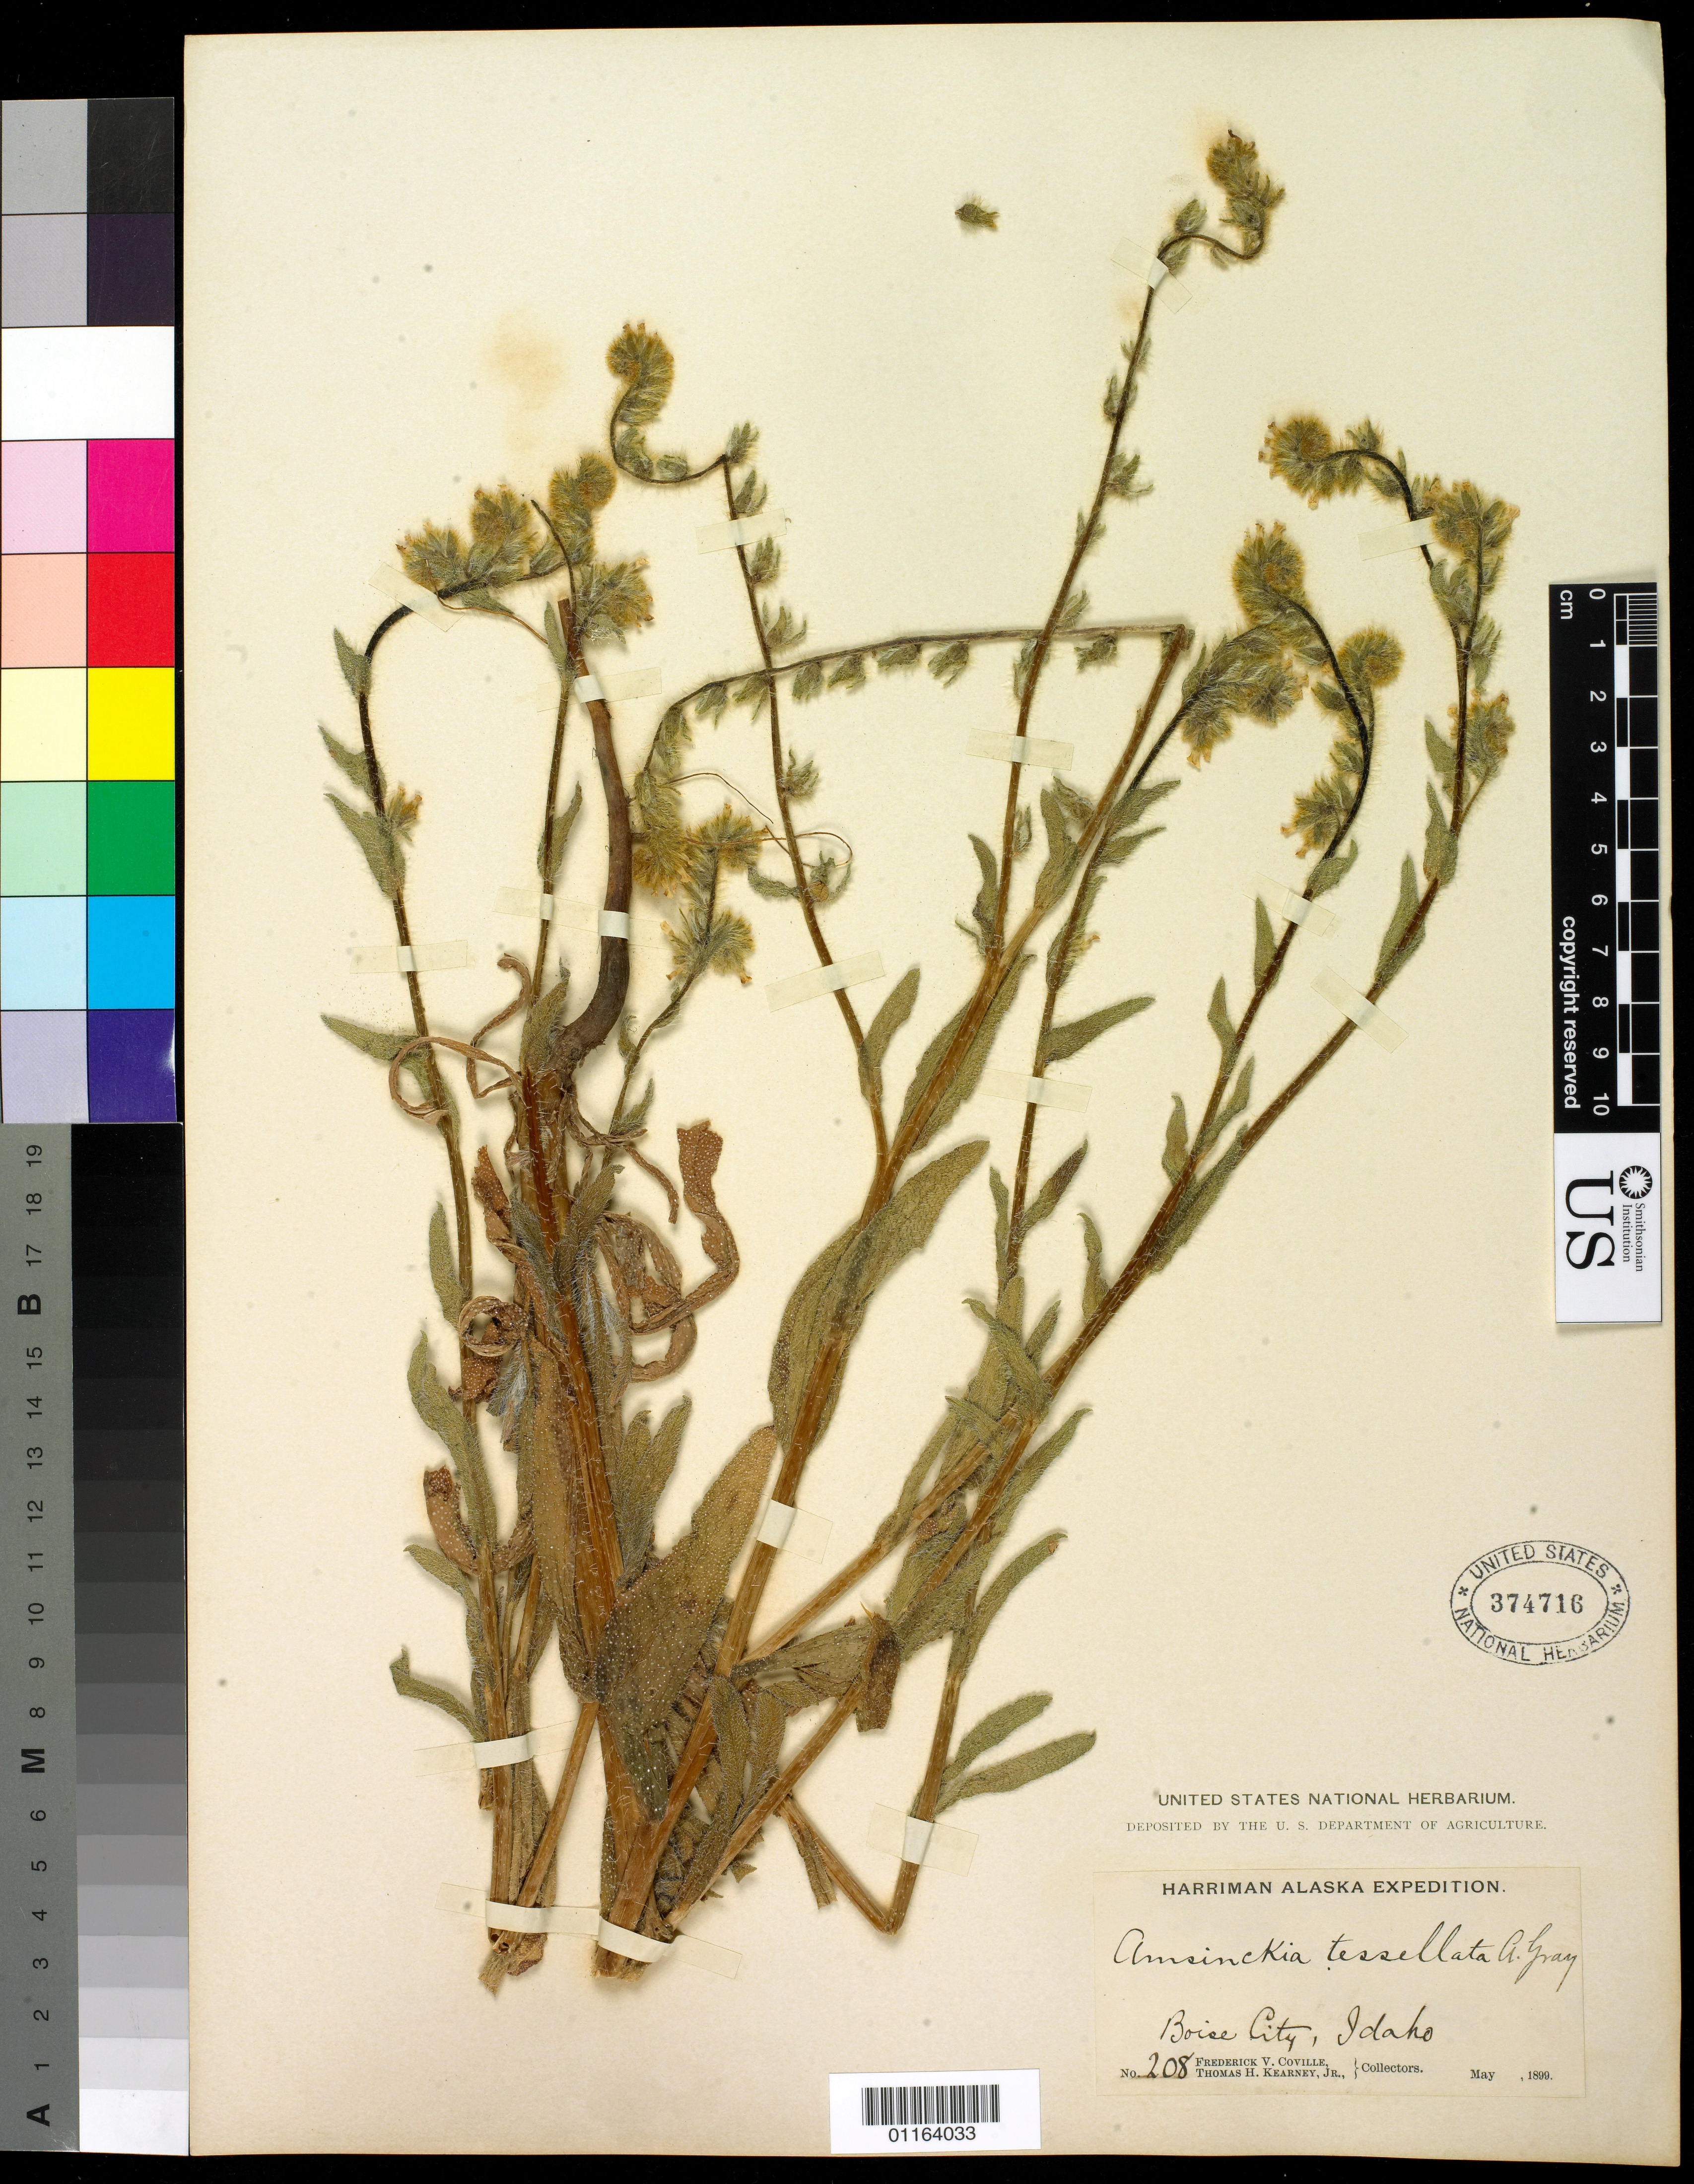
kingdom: Plantae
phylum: Tracheophyta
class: Magnoliopsida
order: Boraginales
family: Boraginaceae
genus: Amsinckia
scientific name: Amsinckia tessellata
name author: A. Gray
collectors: F. V. Coville & T. H. Kearney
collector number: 208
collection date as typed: May 1899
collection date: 1899-05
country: United States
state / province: Idaho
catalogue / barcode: US 374716